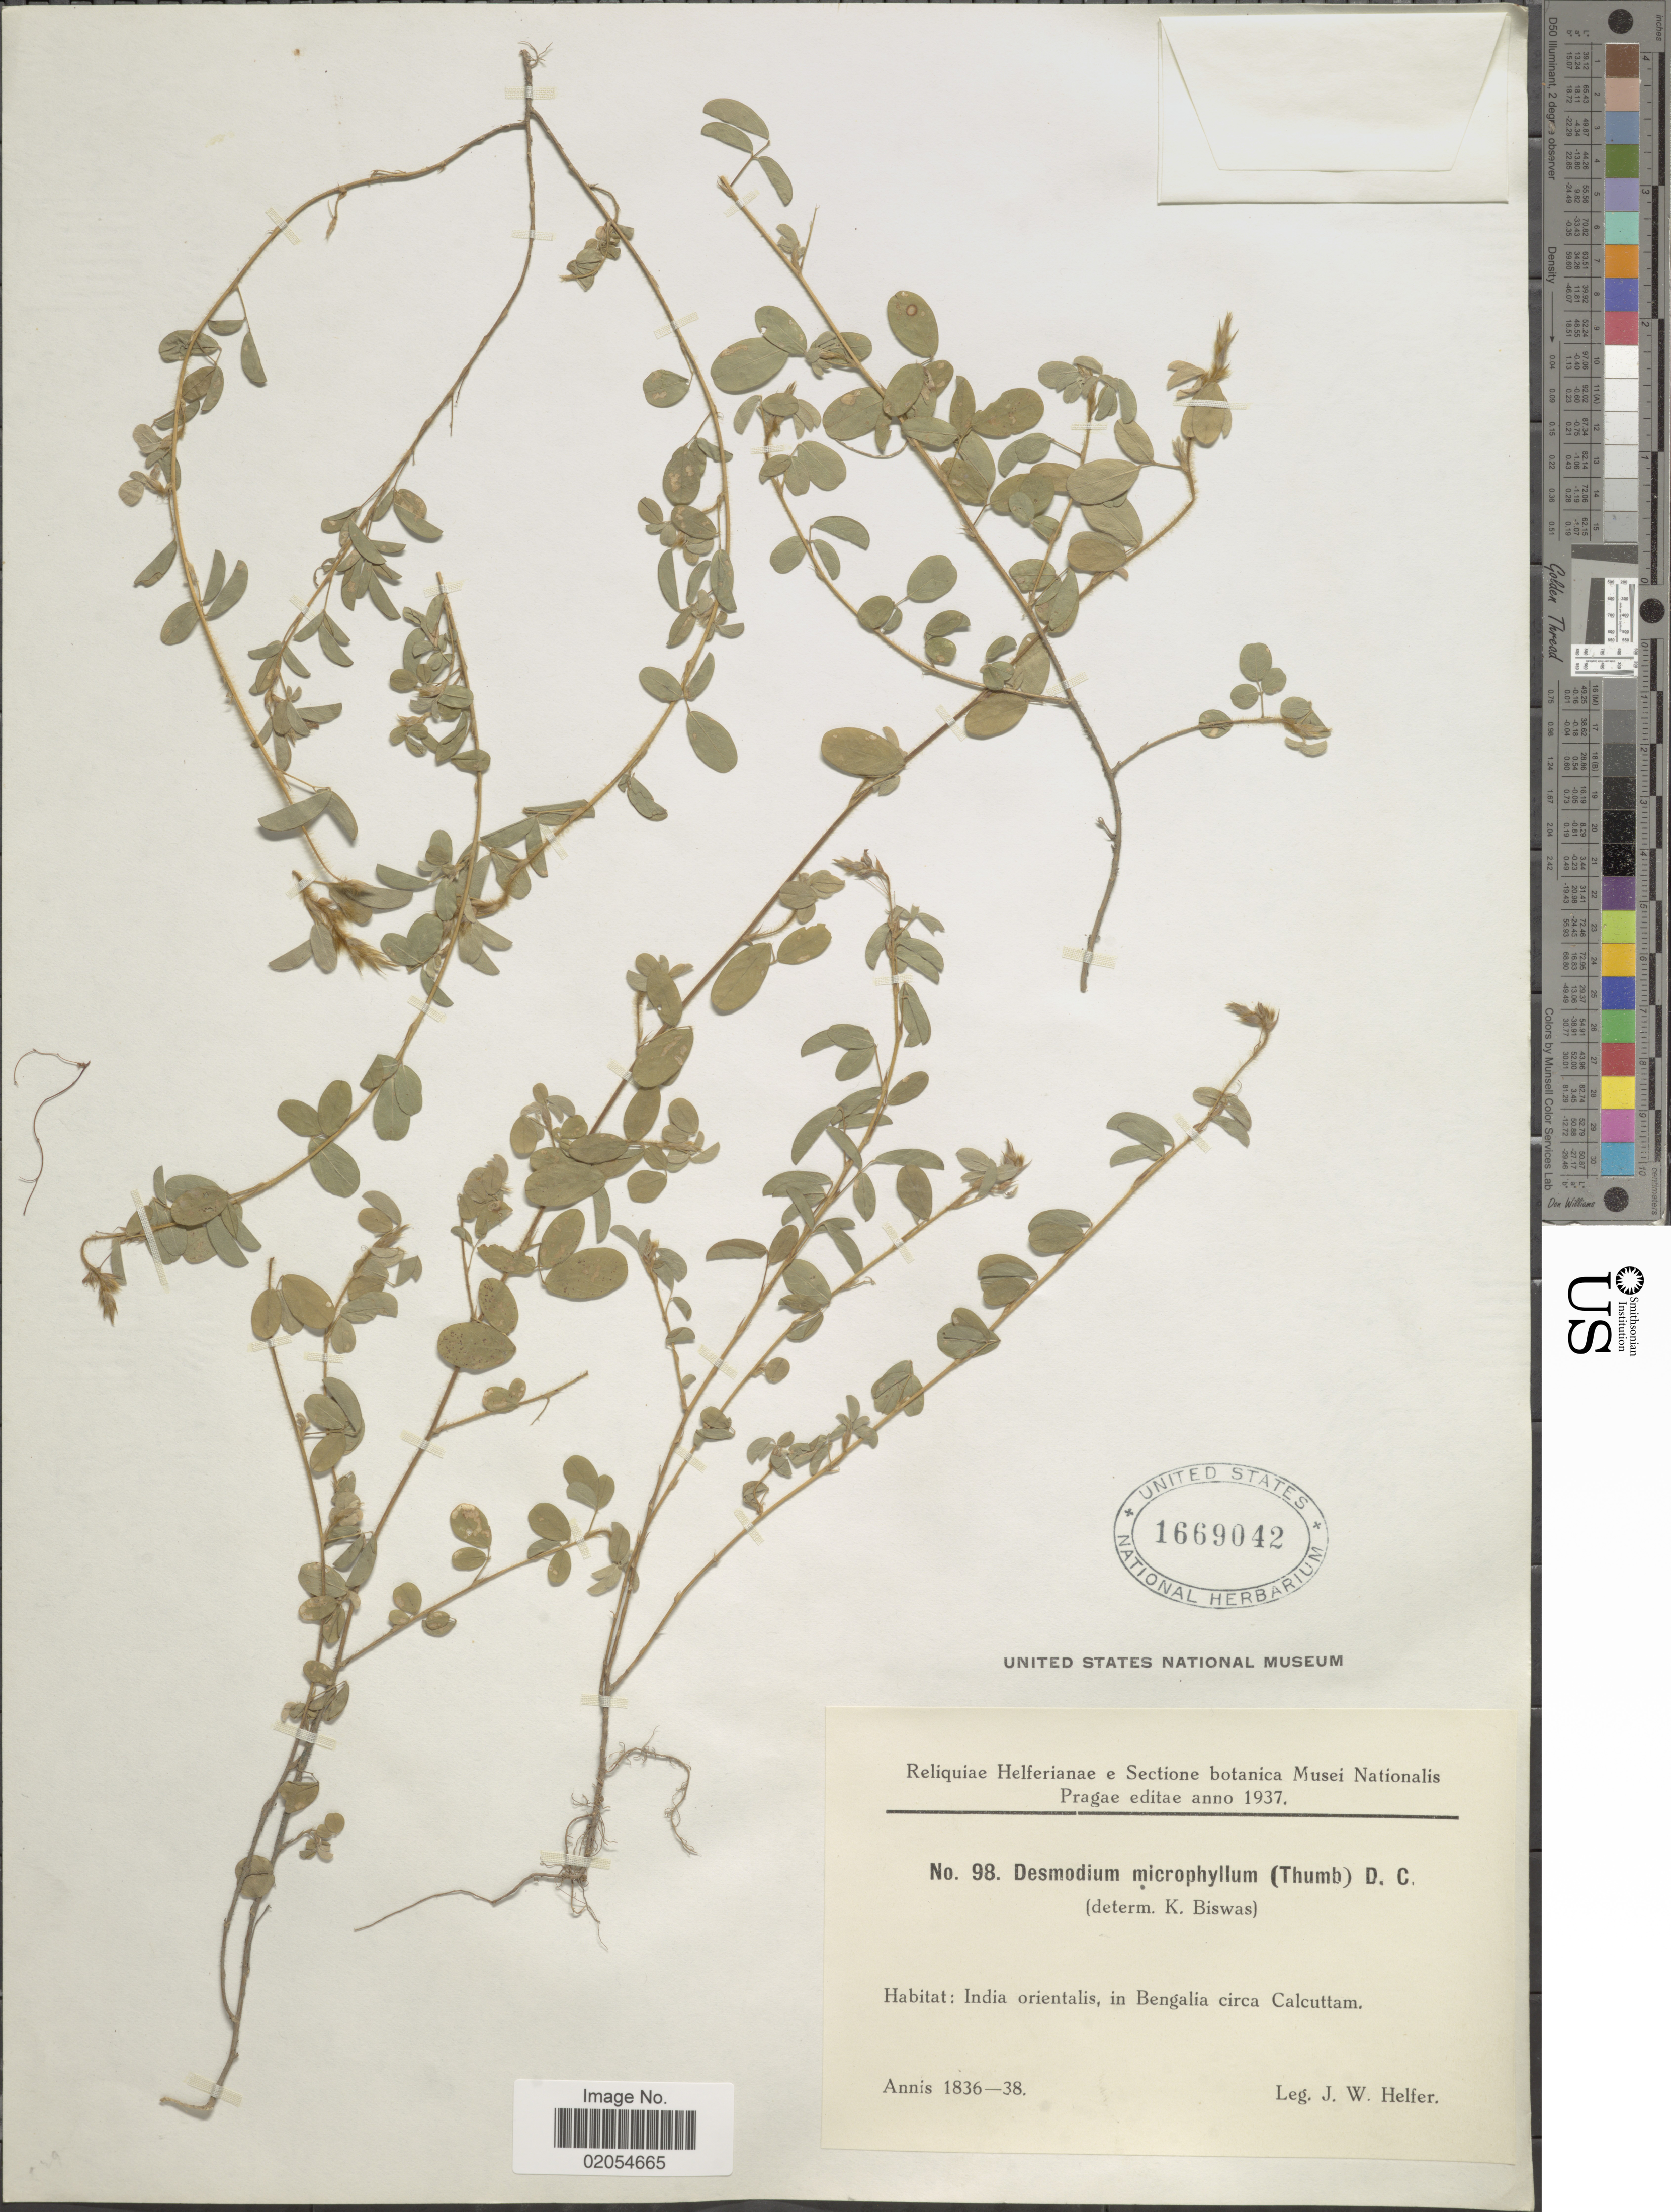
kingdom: Plantae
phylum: Tracheophyta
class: Magnoliopsida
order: Fabales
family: Fabaceae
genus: Grona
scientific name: Grona heterophylla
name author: (Willd.) H. Ohashi & K. Ohashi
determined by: Strong, Mark T., (BOT), Smithsonian Institution - National Museum of Natural History (UNITED STATES)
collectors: J. W. Helfer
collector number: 98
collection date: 1836/1838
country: India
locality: India orientalis, in Bengalia circa Calcuttam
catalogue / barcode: US 1669042